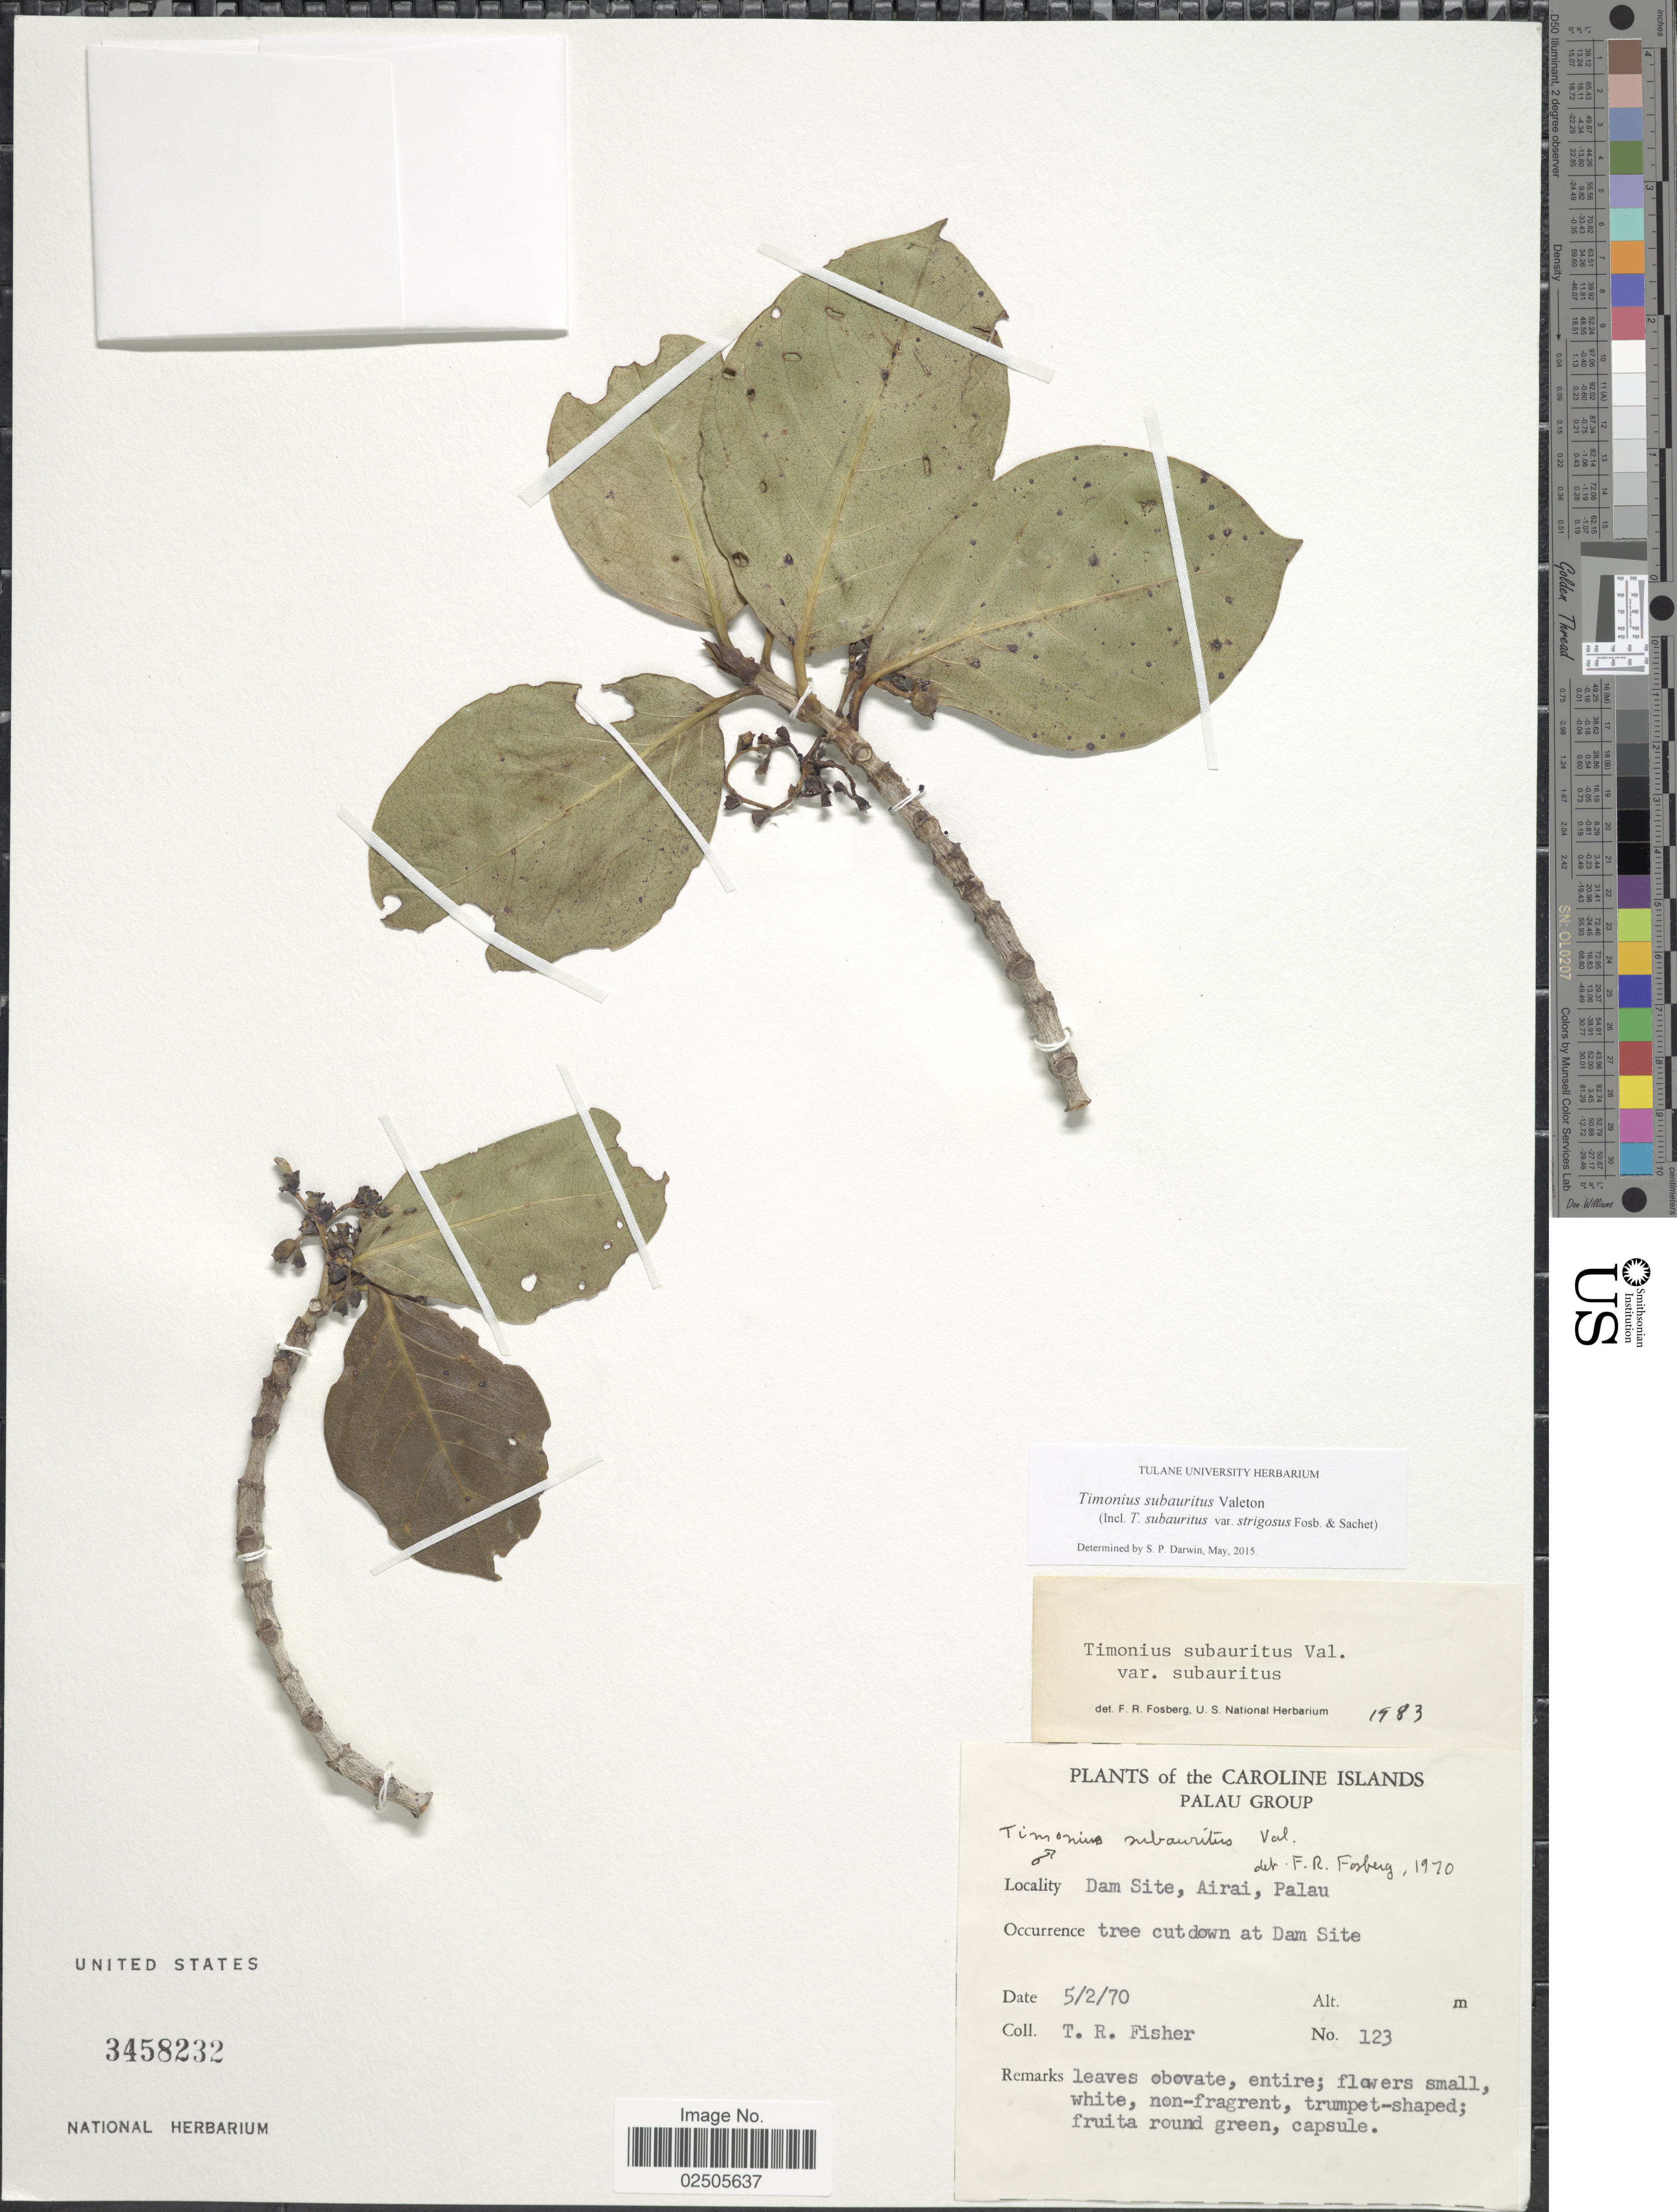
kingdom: Plantae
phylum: Tracheophyta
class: Magnoliopsida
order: Gentianales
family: Rubiaceae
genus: Timonius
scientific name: Timonius subauritus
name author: Valeton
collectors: T. R. Fisher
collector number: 123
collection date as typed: Transcribed d/m/y: 5/2/70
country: Palau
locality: The Caroline Islands, Palau Group, Dam Site, Airai, Palau, tree cutdown at Dam Site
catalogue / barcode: US 3458232